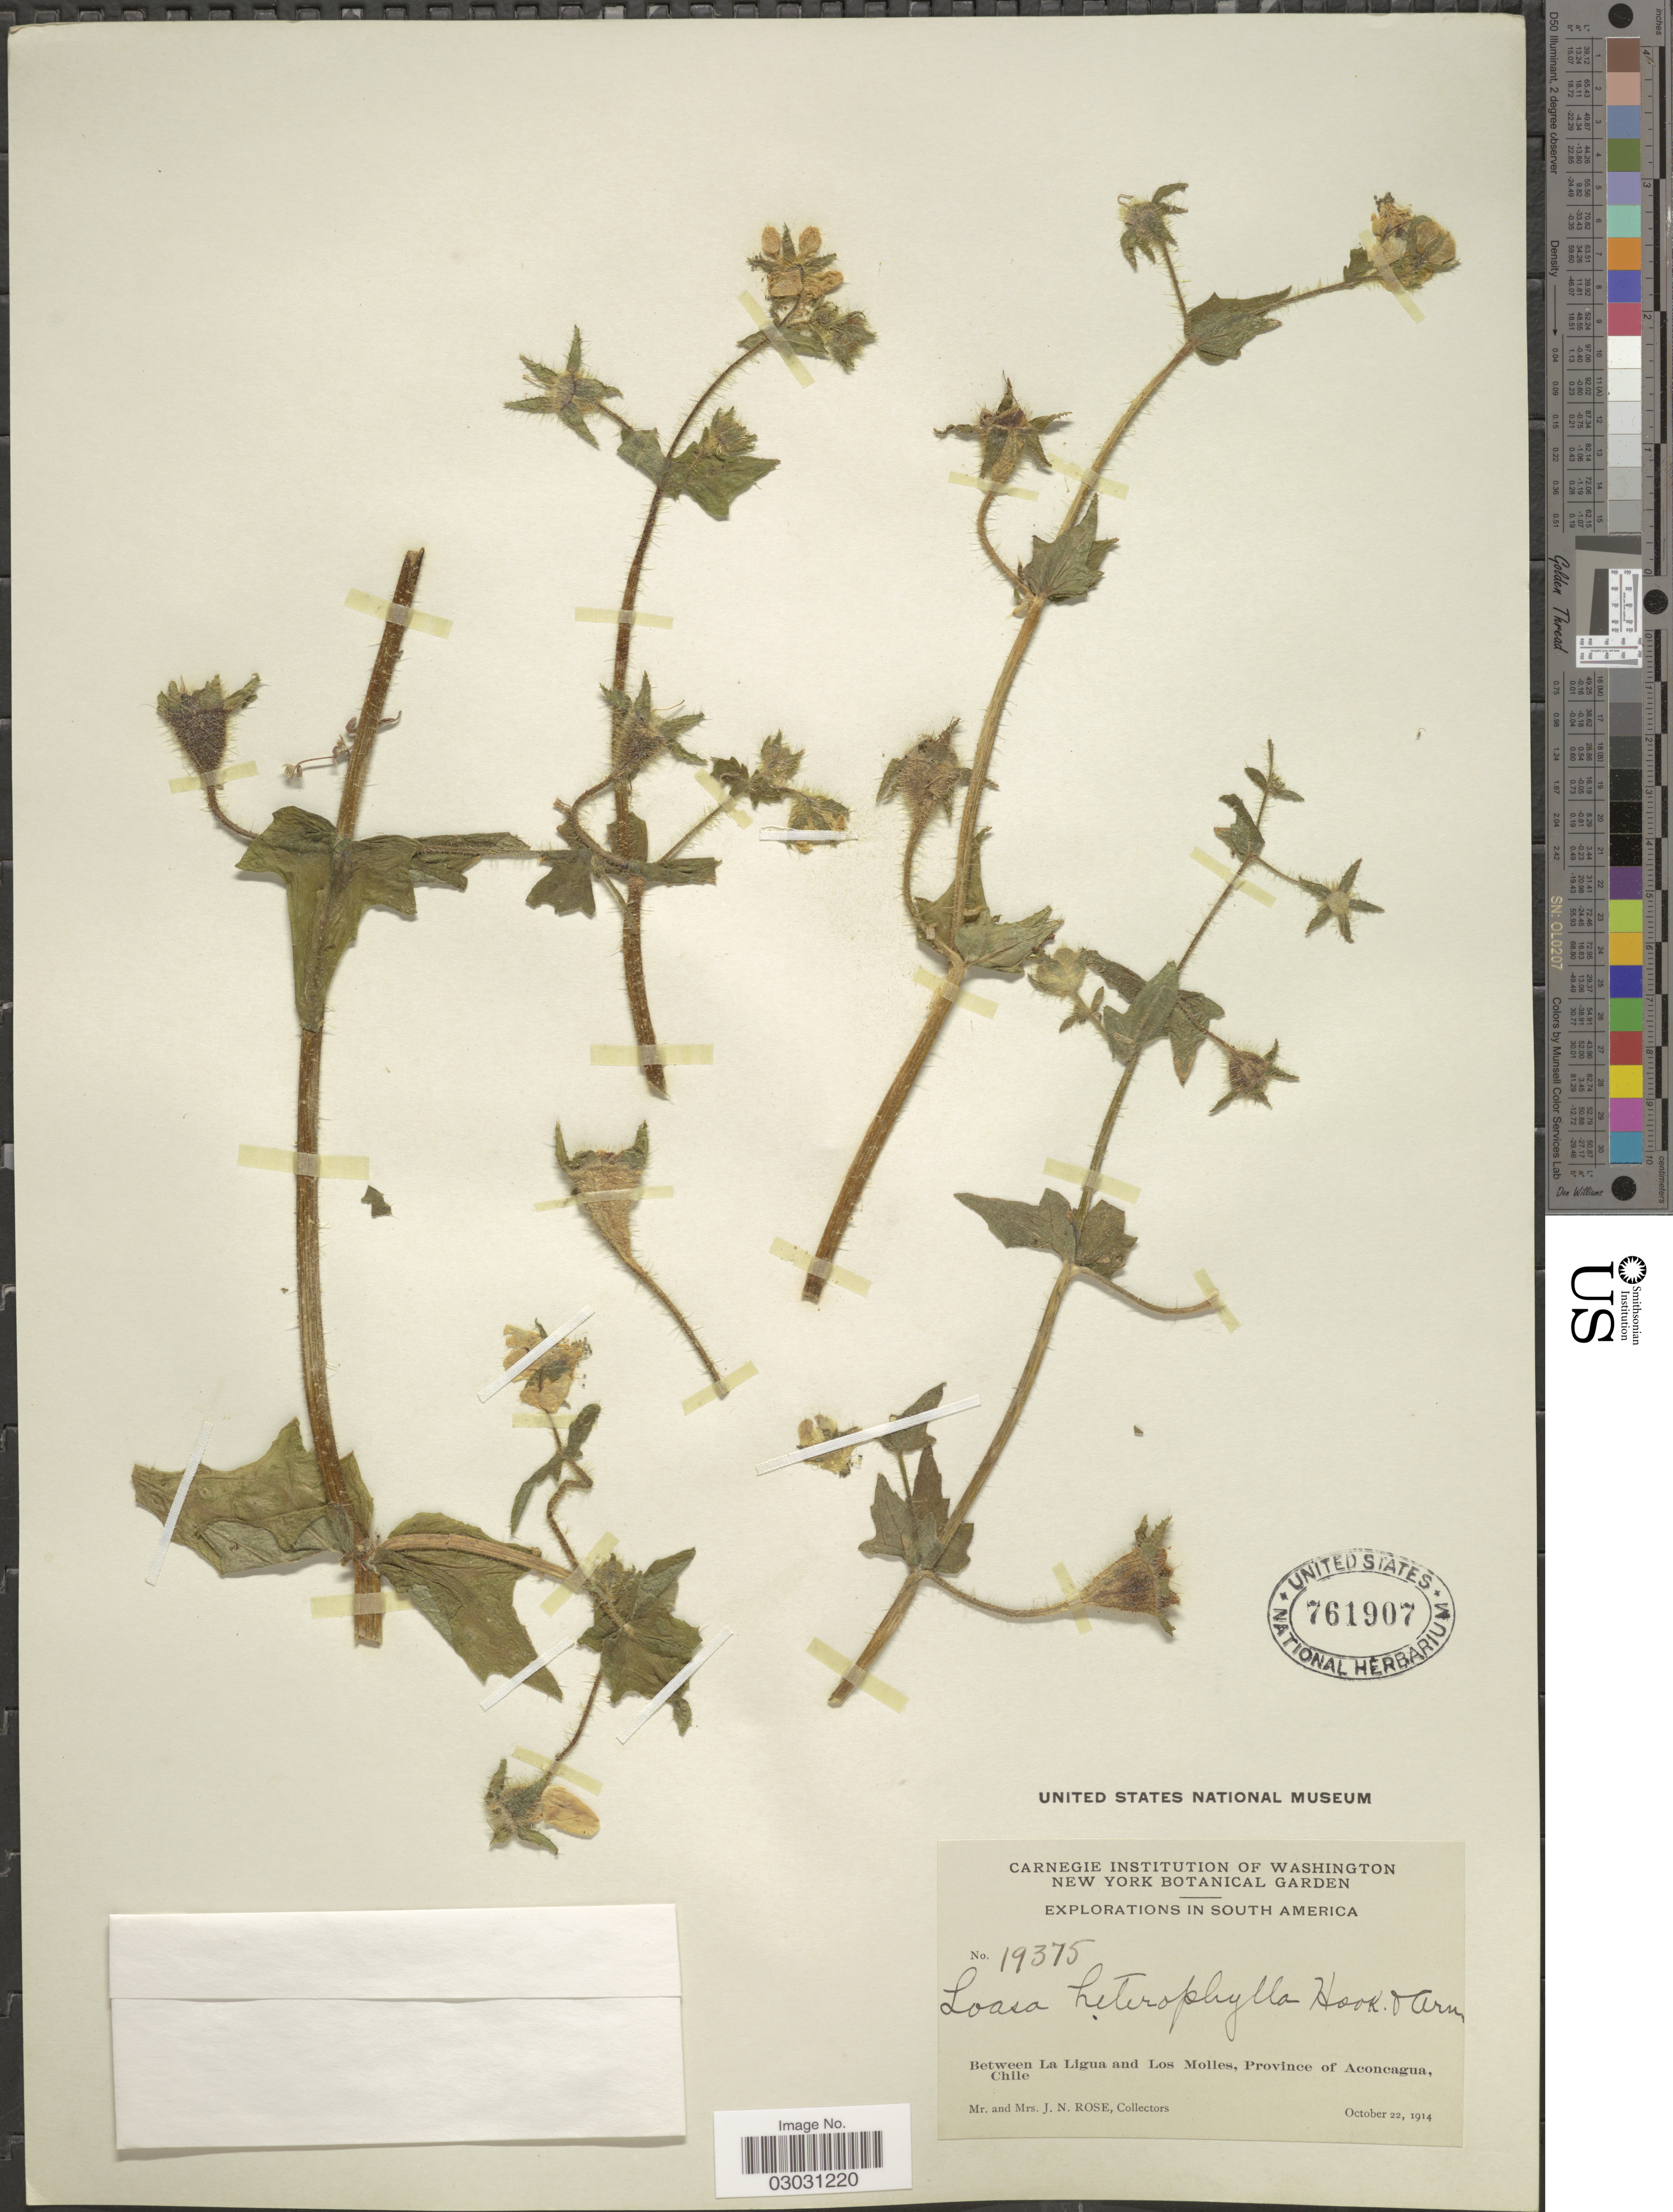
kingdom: Plantae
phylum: Tracheophyta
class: Magnoliopsida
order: Cornales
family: Loasaceae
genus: Loasa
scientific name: Loasa heterophylla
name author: Hook. & Arn.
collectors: J. N. Rose & L. B. Rose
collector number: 19375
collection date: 1914-10-22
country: Chile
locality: Between La Ligua and Los Molles, Province of Aconcagua.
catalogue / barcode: US 761907